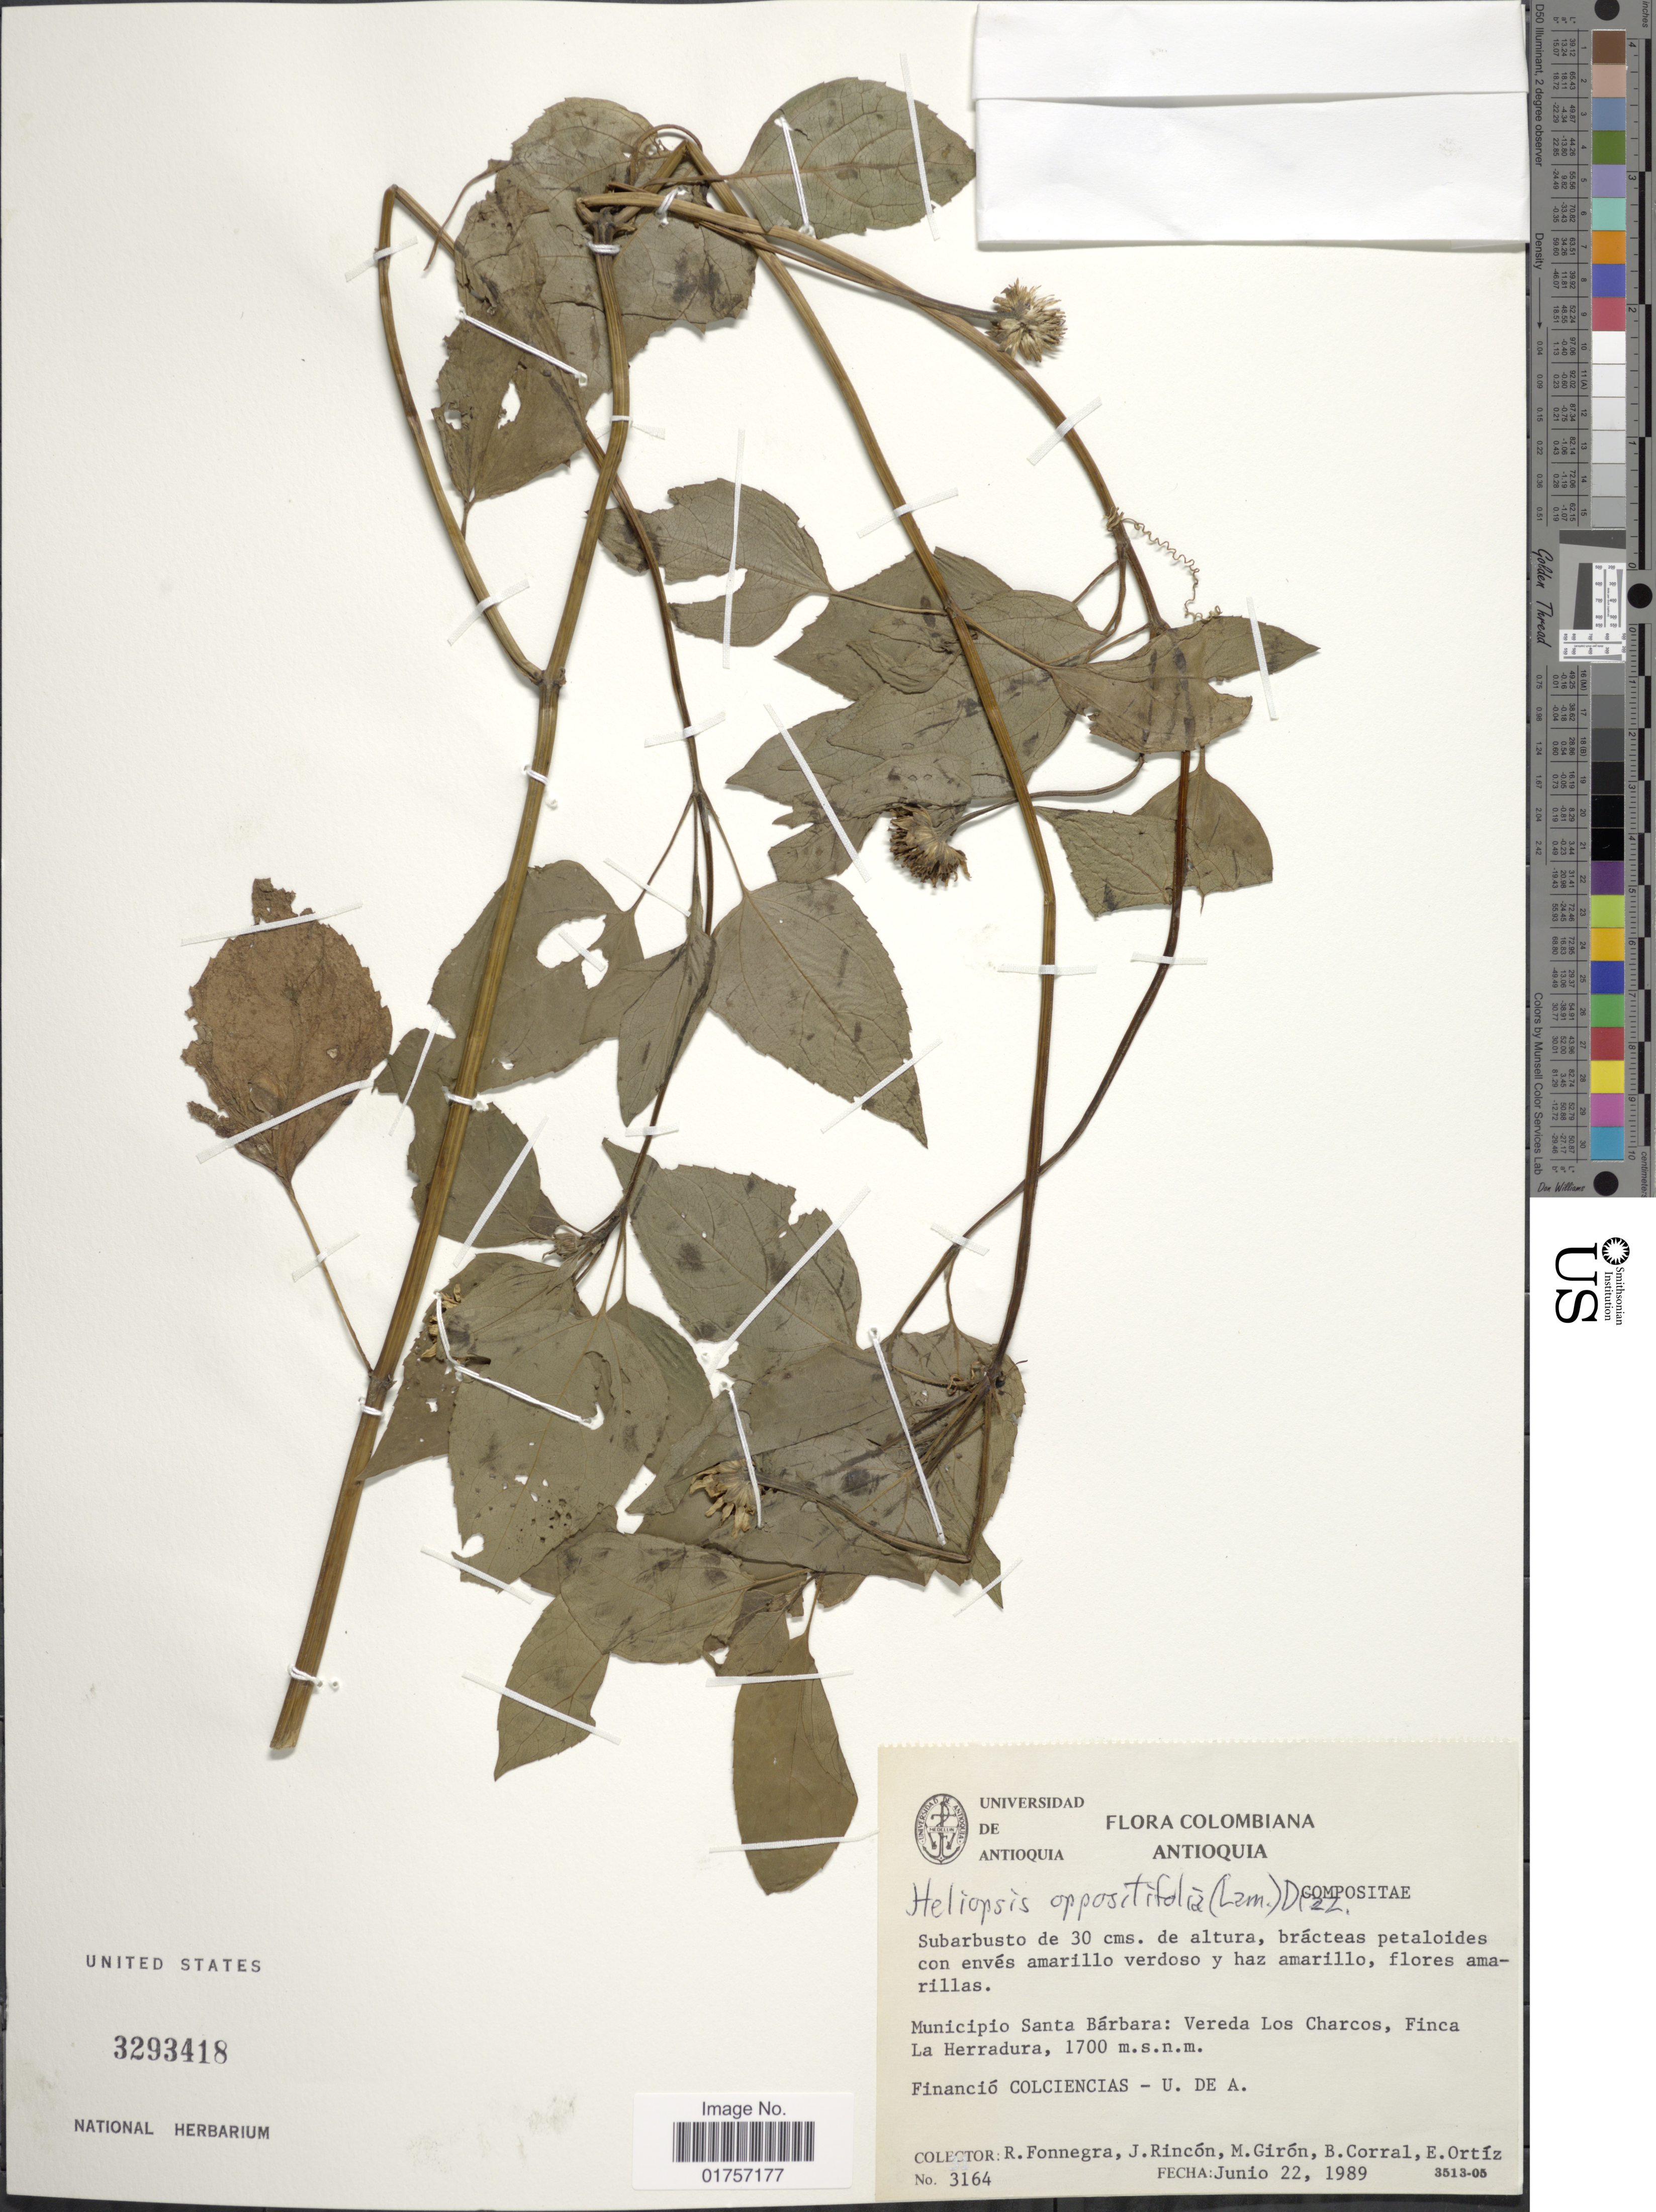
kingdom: Plantae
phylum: Tracheophyta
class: Magnoliopsida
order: Asterales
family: Asteraceae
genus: Heliopsis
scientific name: Heliopsis buphthalmoides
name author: (Jacq.) Dunal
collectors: R. Fonnegra, J. Rincón, M. Girón, B. Corral & E. Ortíz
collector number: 3164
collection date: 1989-06-22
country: Colombia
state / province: Antioquia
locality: Municipio Santa Bárbara: Vereda Los Charcos, Finca La Herradura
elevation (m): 1700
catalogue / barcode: US 3293418